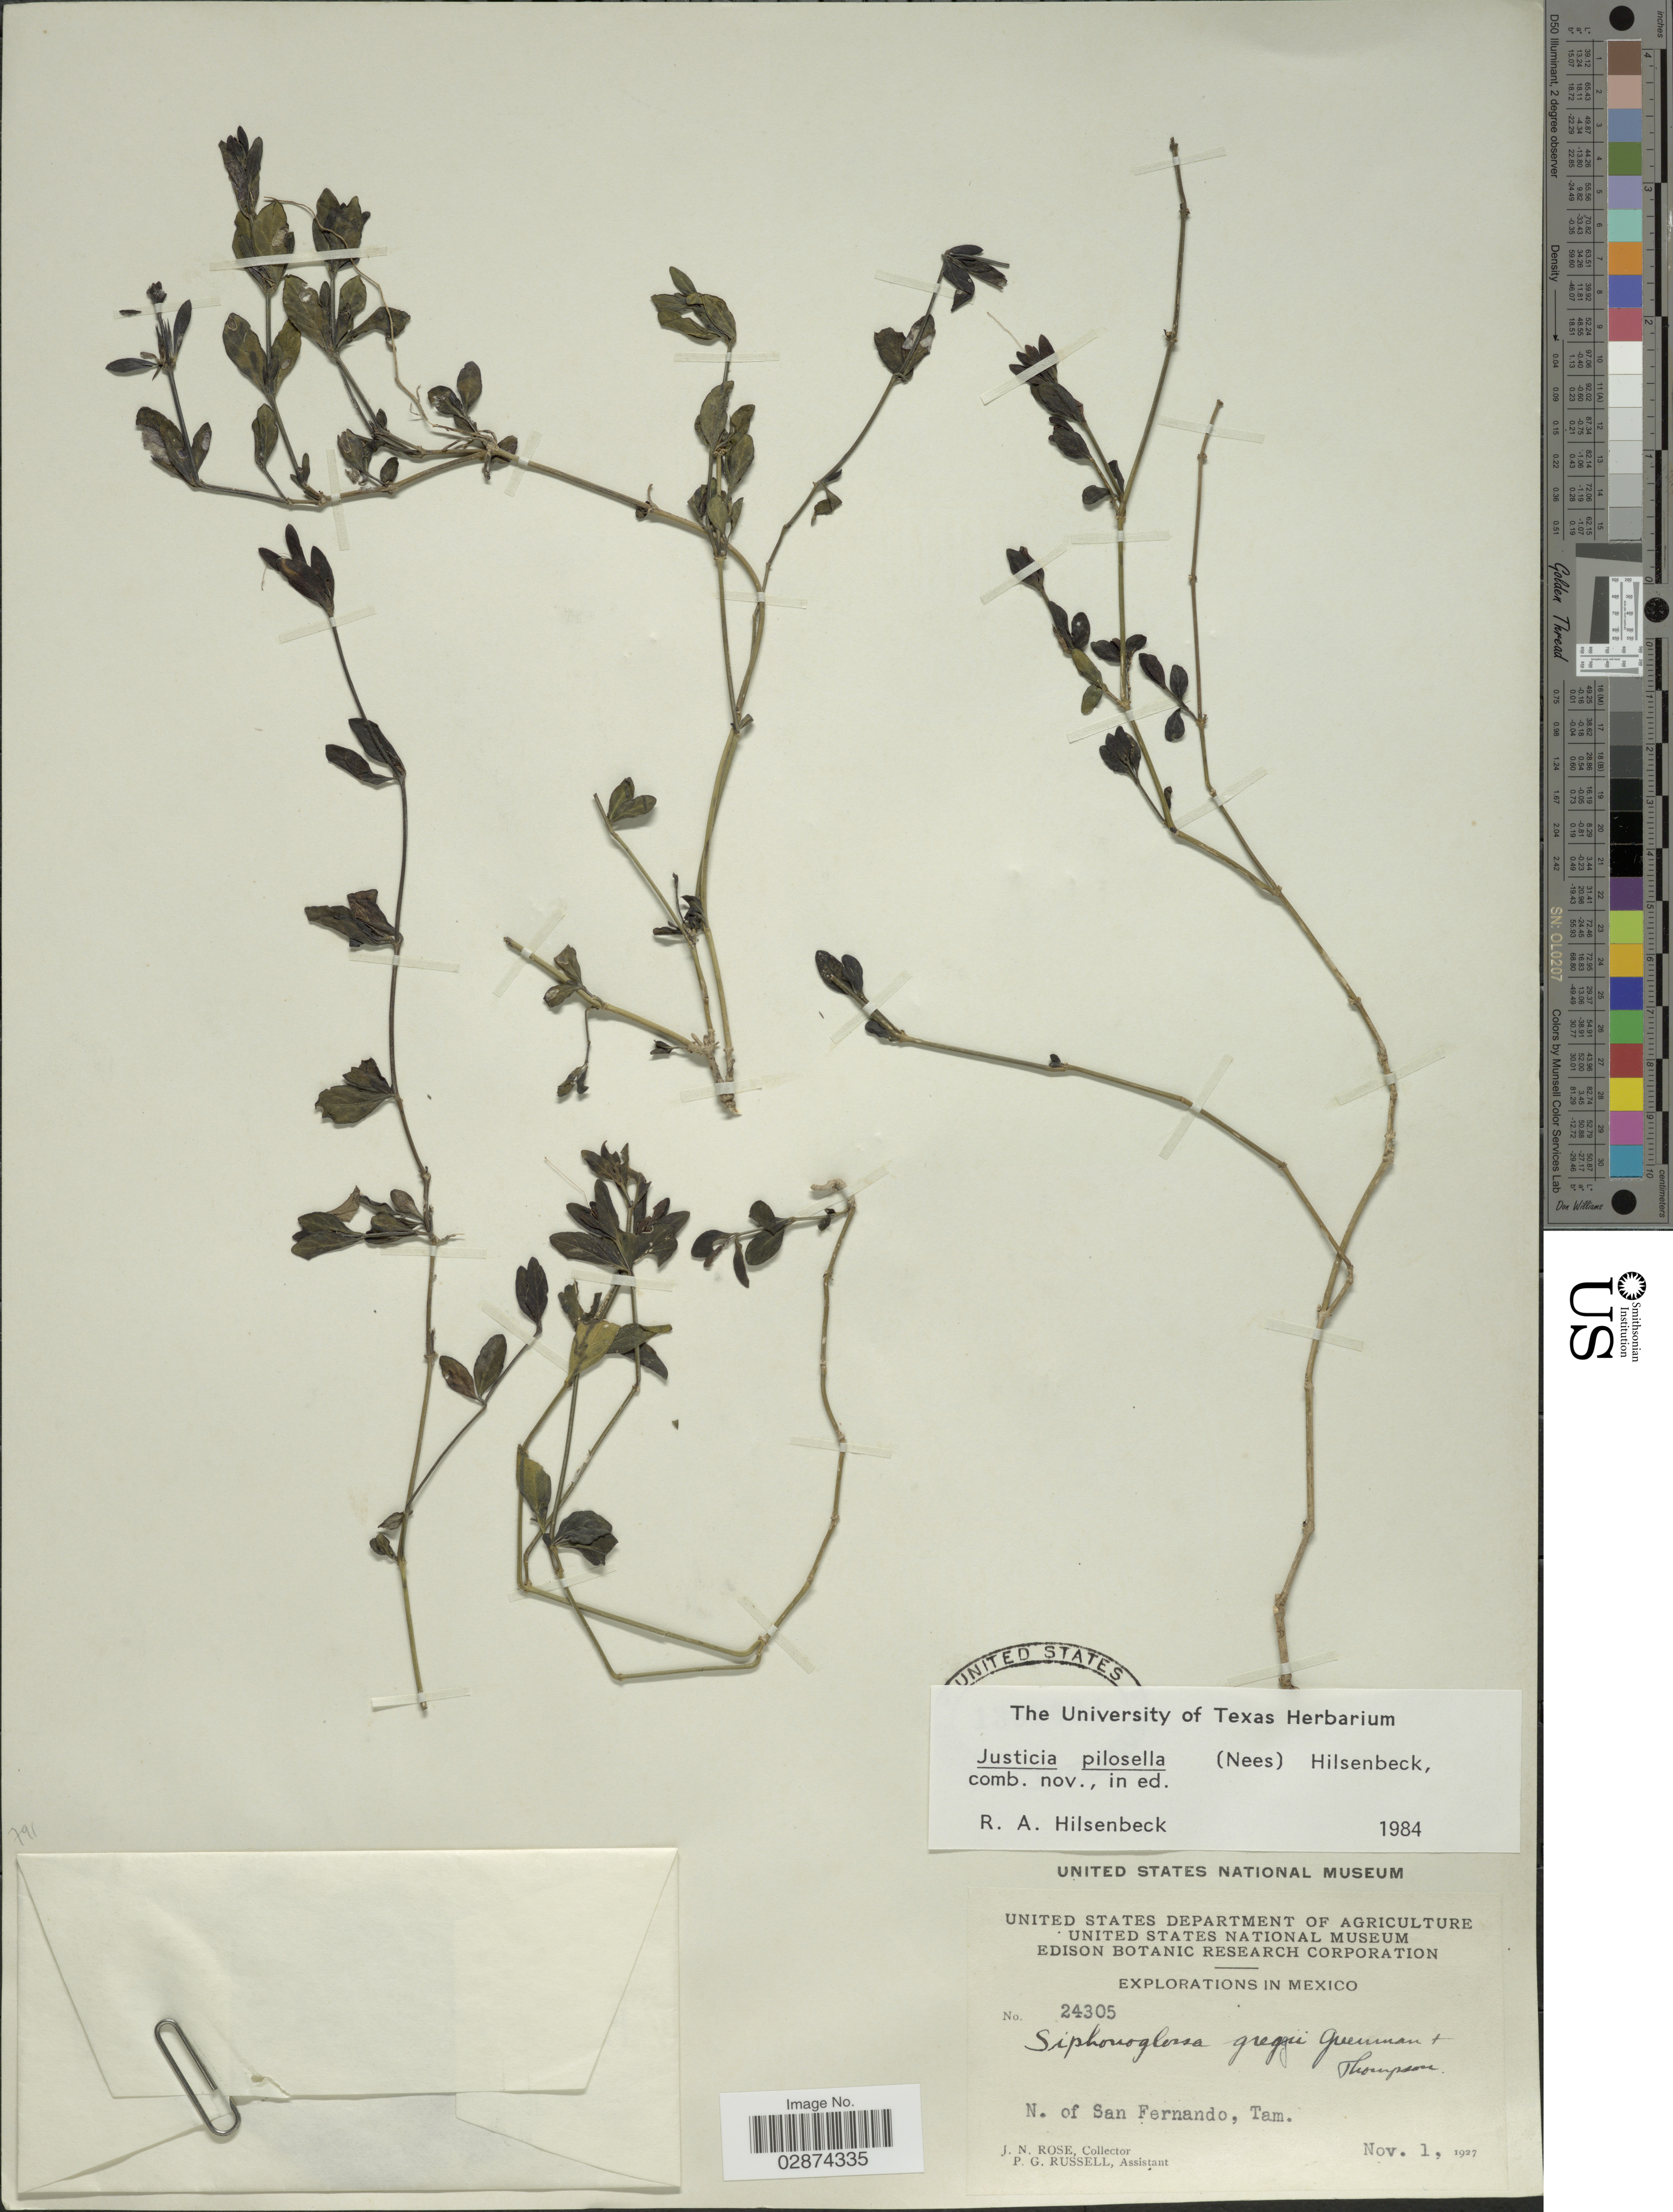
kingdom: Plantae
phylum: Tracheophyta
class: Magnoliopsida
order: Lamiales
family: Acanthaceae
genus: Justicia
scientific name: Justicia pilosella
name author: (Nees) Hilsenb.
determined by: Fisher, Amanda, (LOB), California State University, Long Beach (UNITED STATES)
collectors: J. N. Rose & P. G. Russell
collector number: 24305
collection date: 1927-11-01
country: Mexico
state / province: Tamaulipas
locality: N. of San Fernando, Tam.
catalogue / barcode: US 1369594